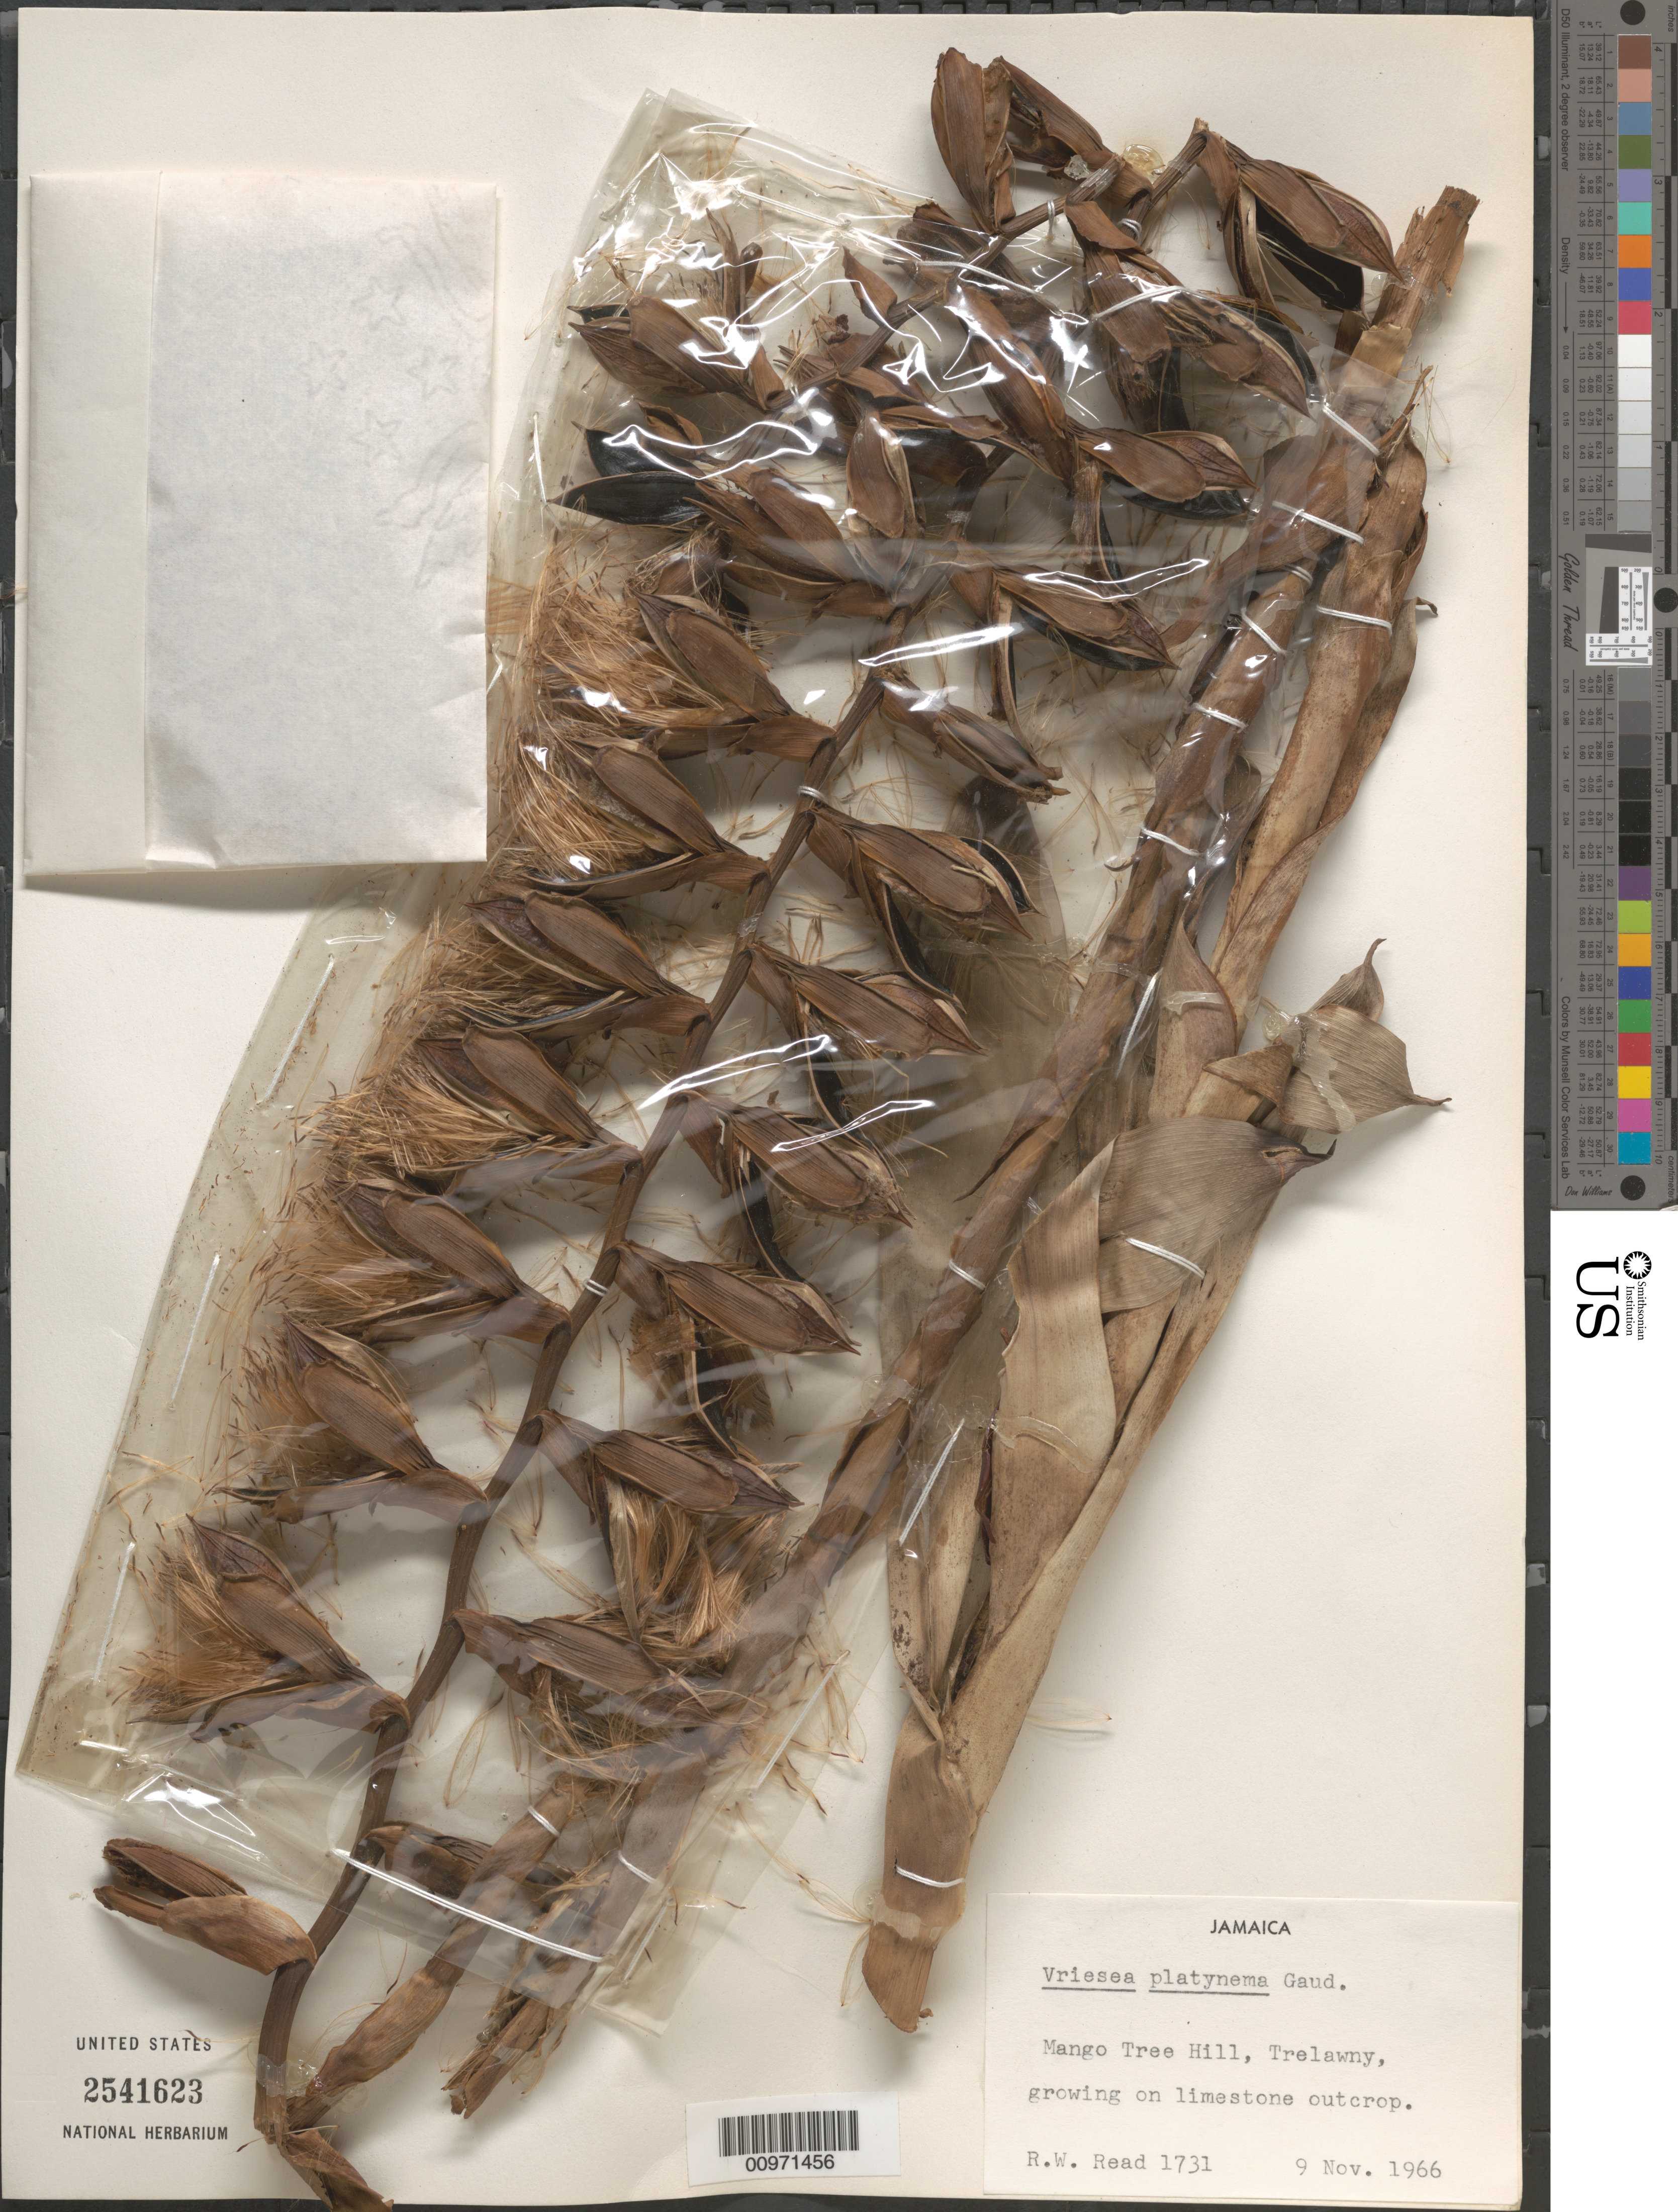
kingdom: Plantae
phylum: Tracheophyta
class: Liliopsida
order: Poales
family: Bromeliaceae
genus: Vriesea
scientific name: Vriesea platynema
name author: Gaudich.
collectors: R. W. Read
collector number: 1731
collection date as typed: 09 Nov 1966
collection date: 1966-11-09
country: Jamaica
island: Jamaica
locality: Mango Tree Hill, Trelawny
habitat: Growing on limestone outcrop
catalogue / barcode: US 2451623